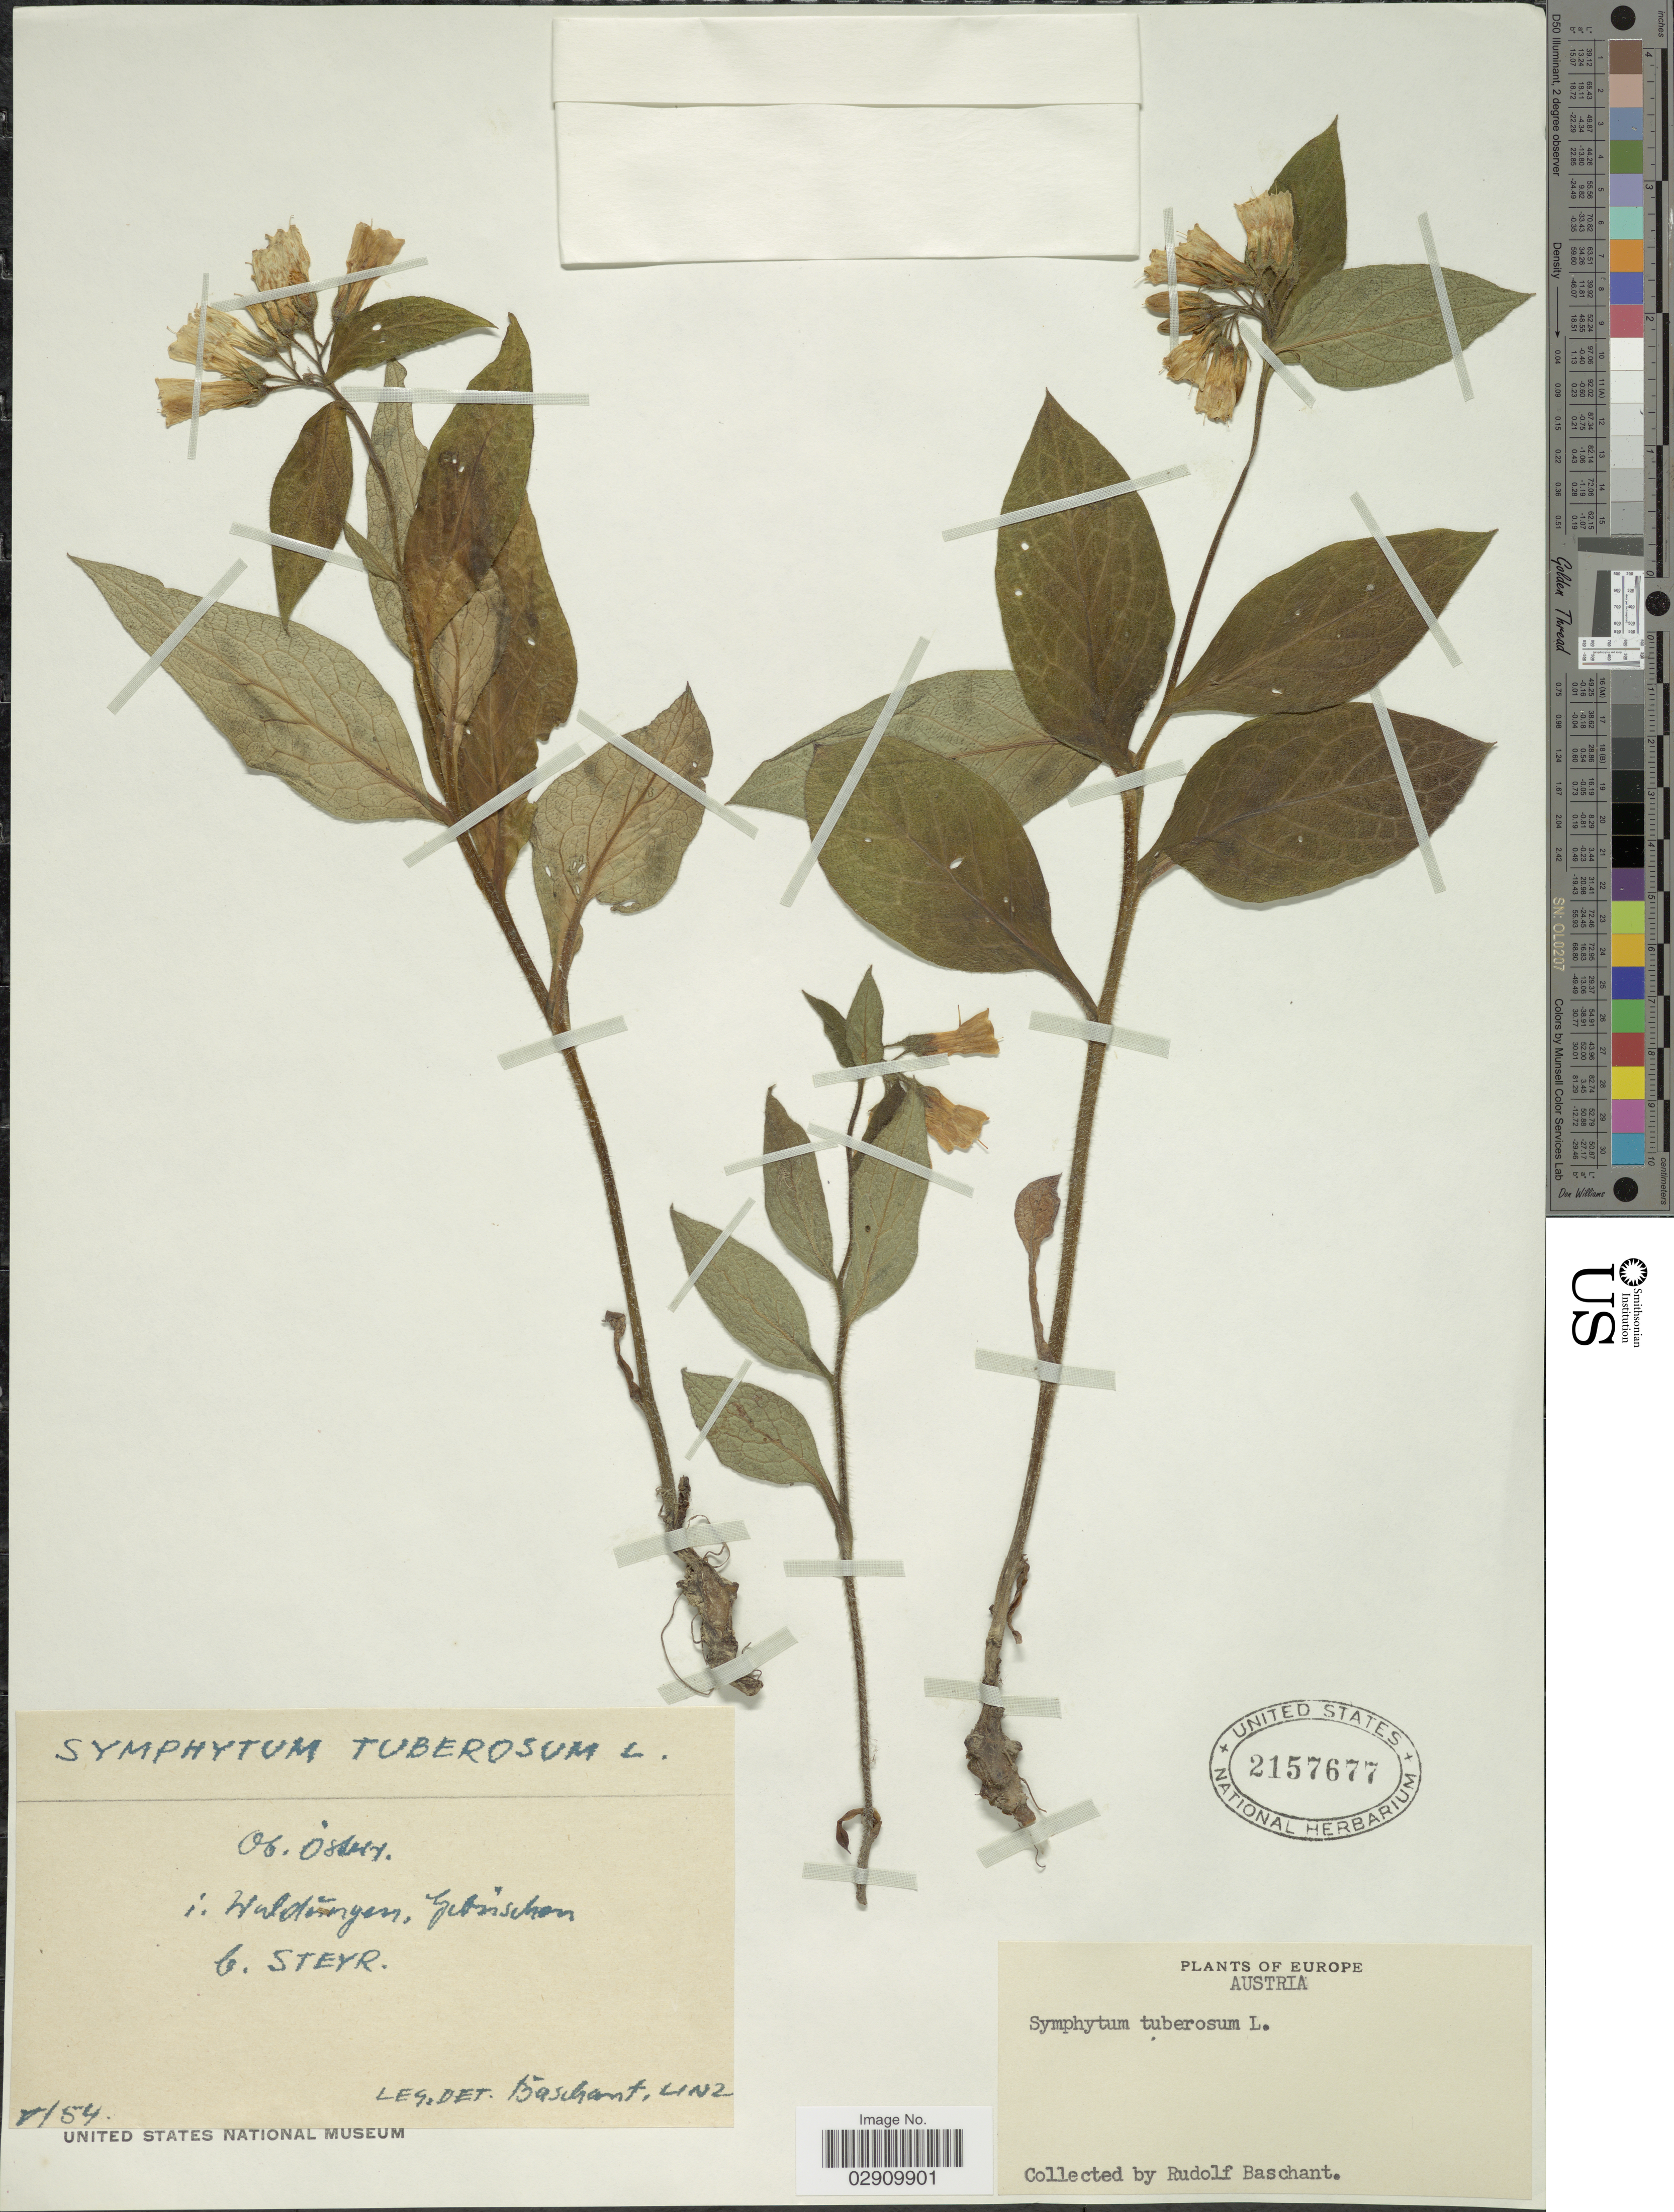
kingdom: Plantae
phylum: Tracheophyta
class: Magnoliopsida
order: Boraginales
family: Boraginaceae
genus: Symphytum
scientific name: Symphytum tuberosum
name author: L.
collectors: R. Baschant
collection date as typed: Transcribed d/m/y: /5/54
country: Austria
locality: Ob. Oster [illegible text]. i. Waldingen, Gebuschen.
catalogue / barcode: US 2157677